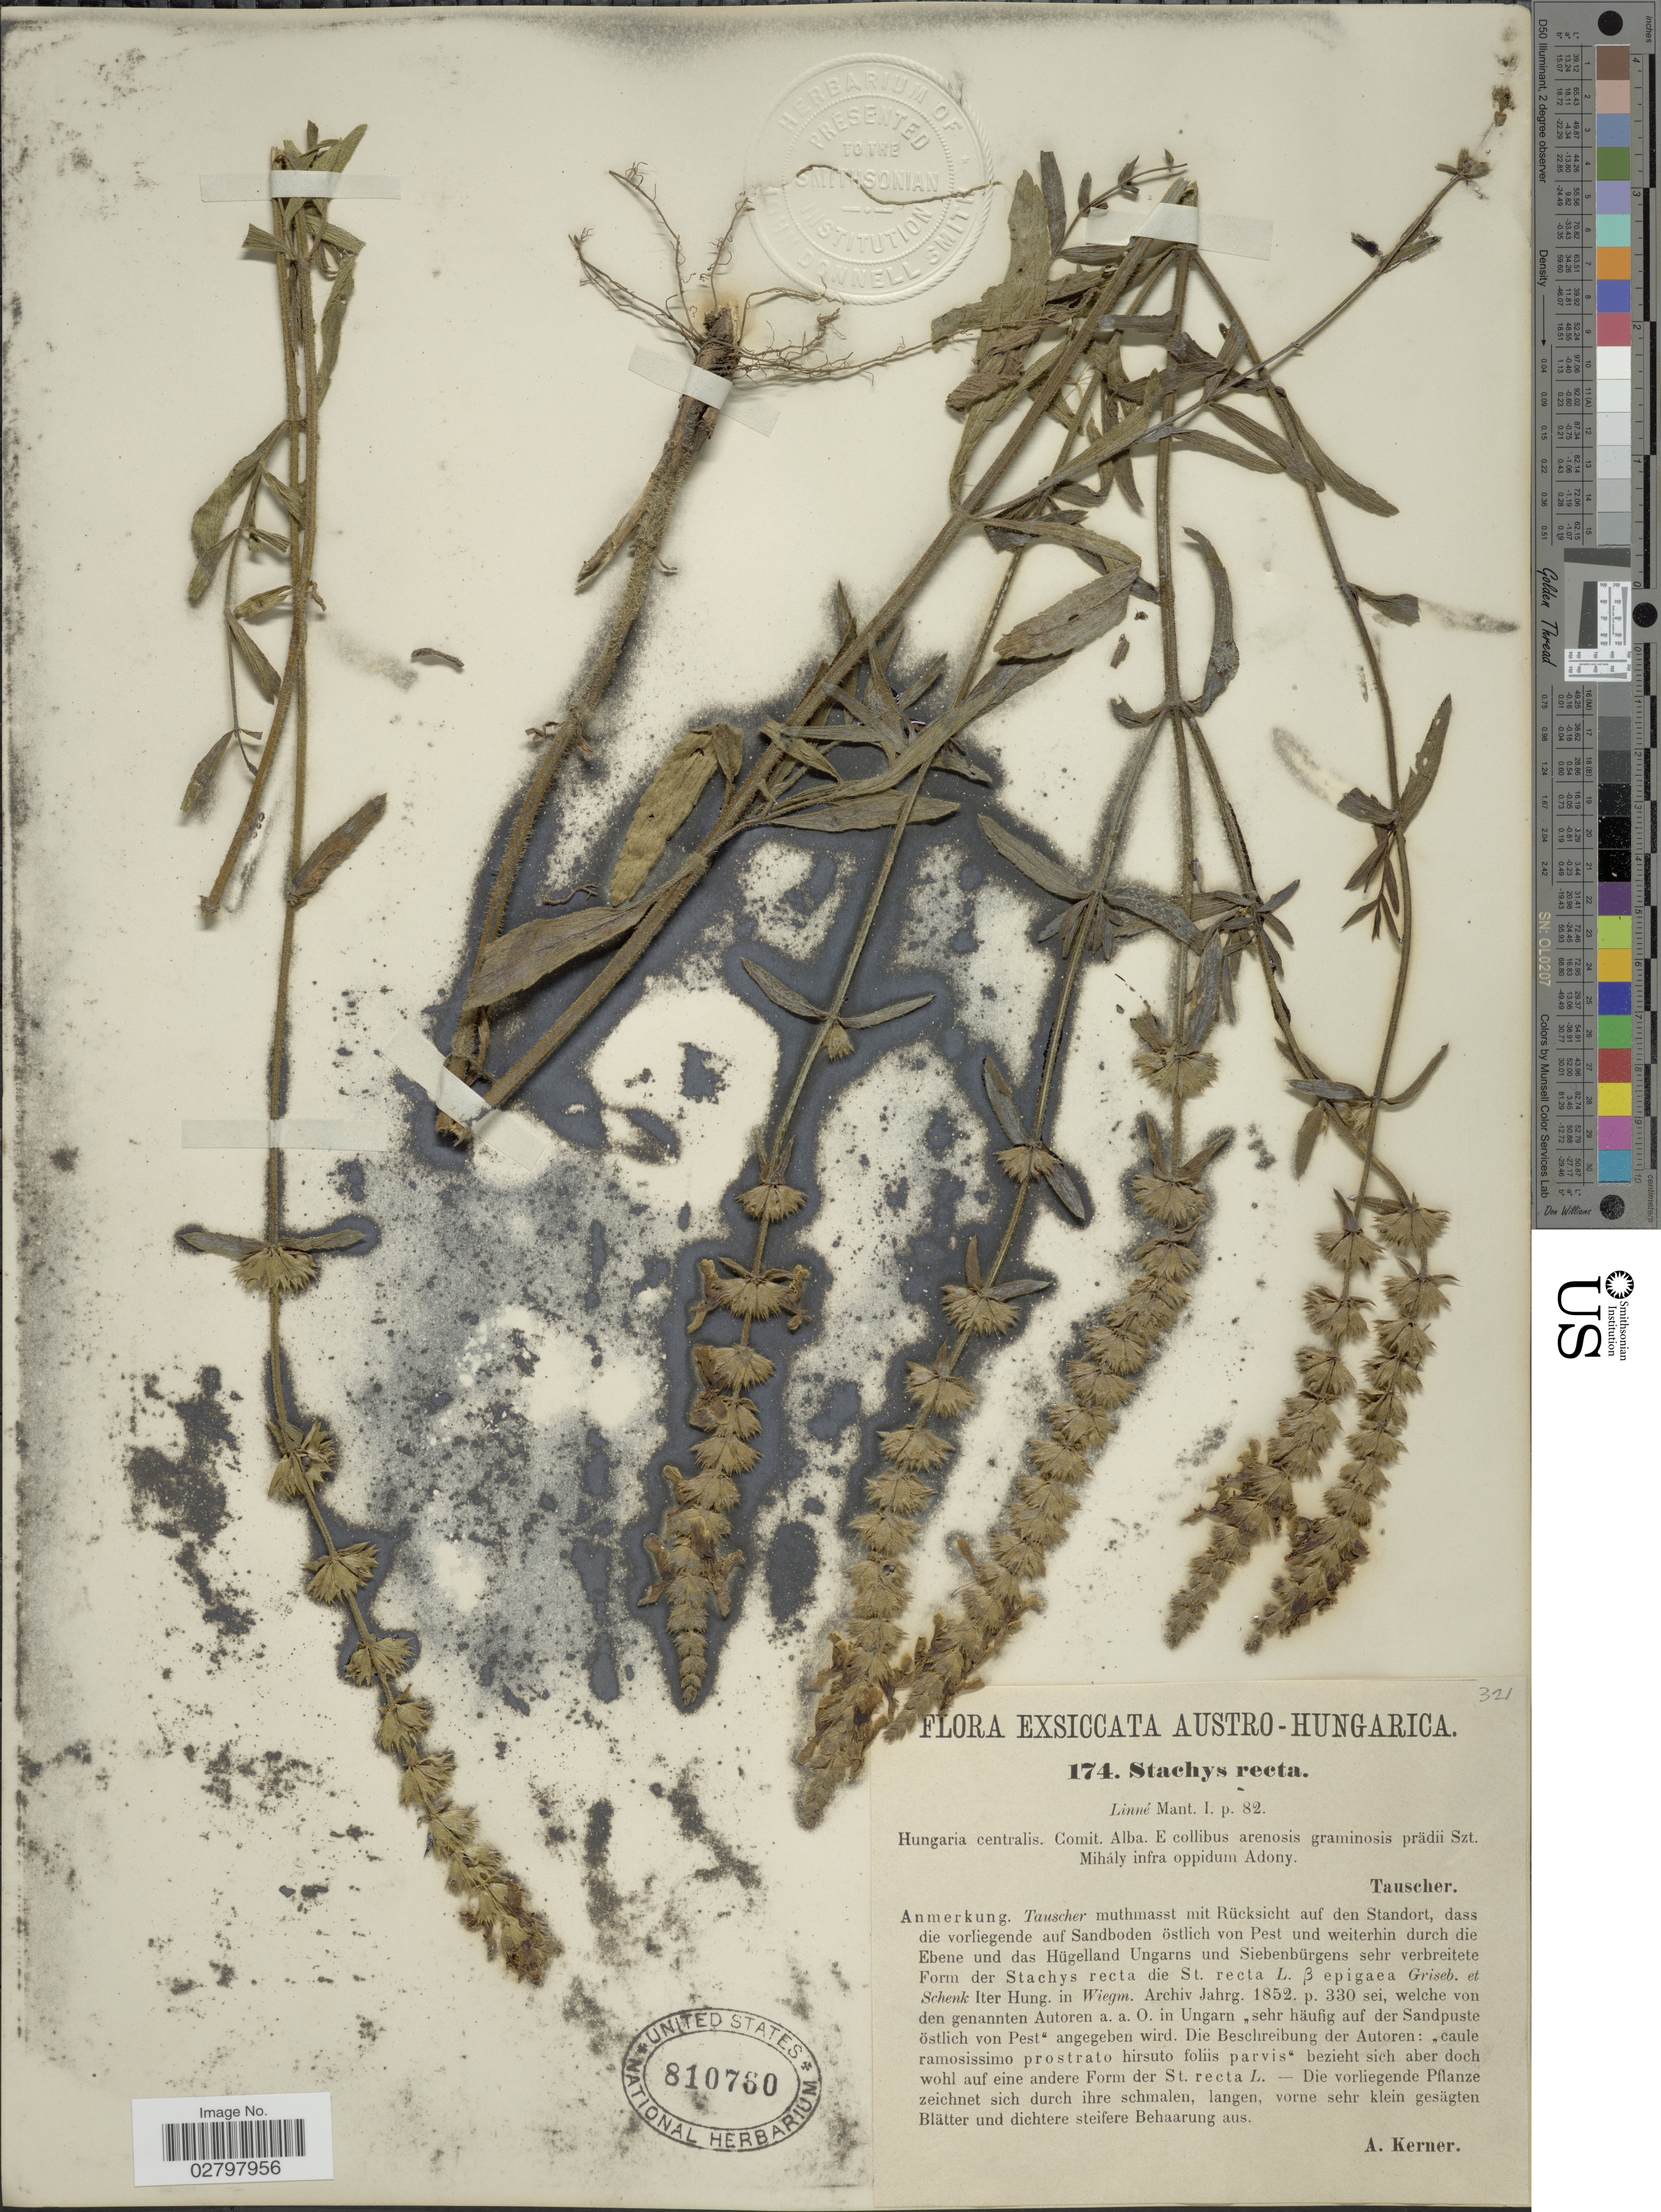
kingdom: Plantae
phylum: Tracheophyta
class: Magnoliopsida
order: Lamiales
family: Lamiaceae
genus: Stachys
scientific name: Stachys recta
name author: L.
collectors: Tauscher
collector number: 174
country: Hungary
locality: Austro-Hungarica, Hungaria centralis. Comit. Alba. E collibus arenosis graminosis prädii Szt. Mihály infra oppidum Adony.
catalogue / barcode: US 810760